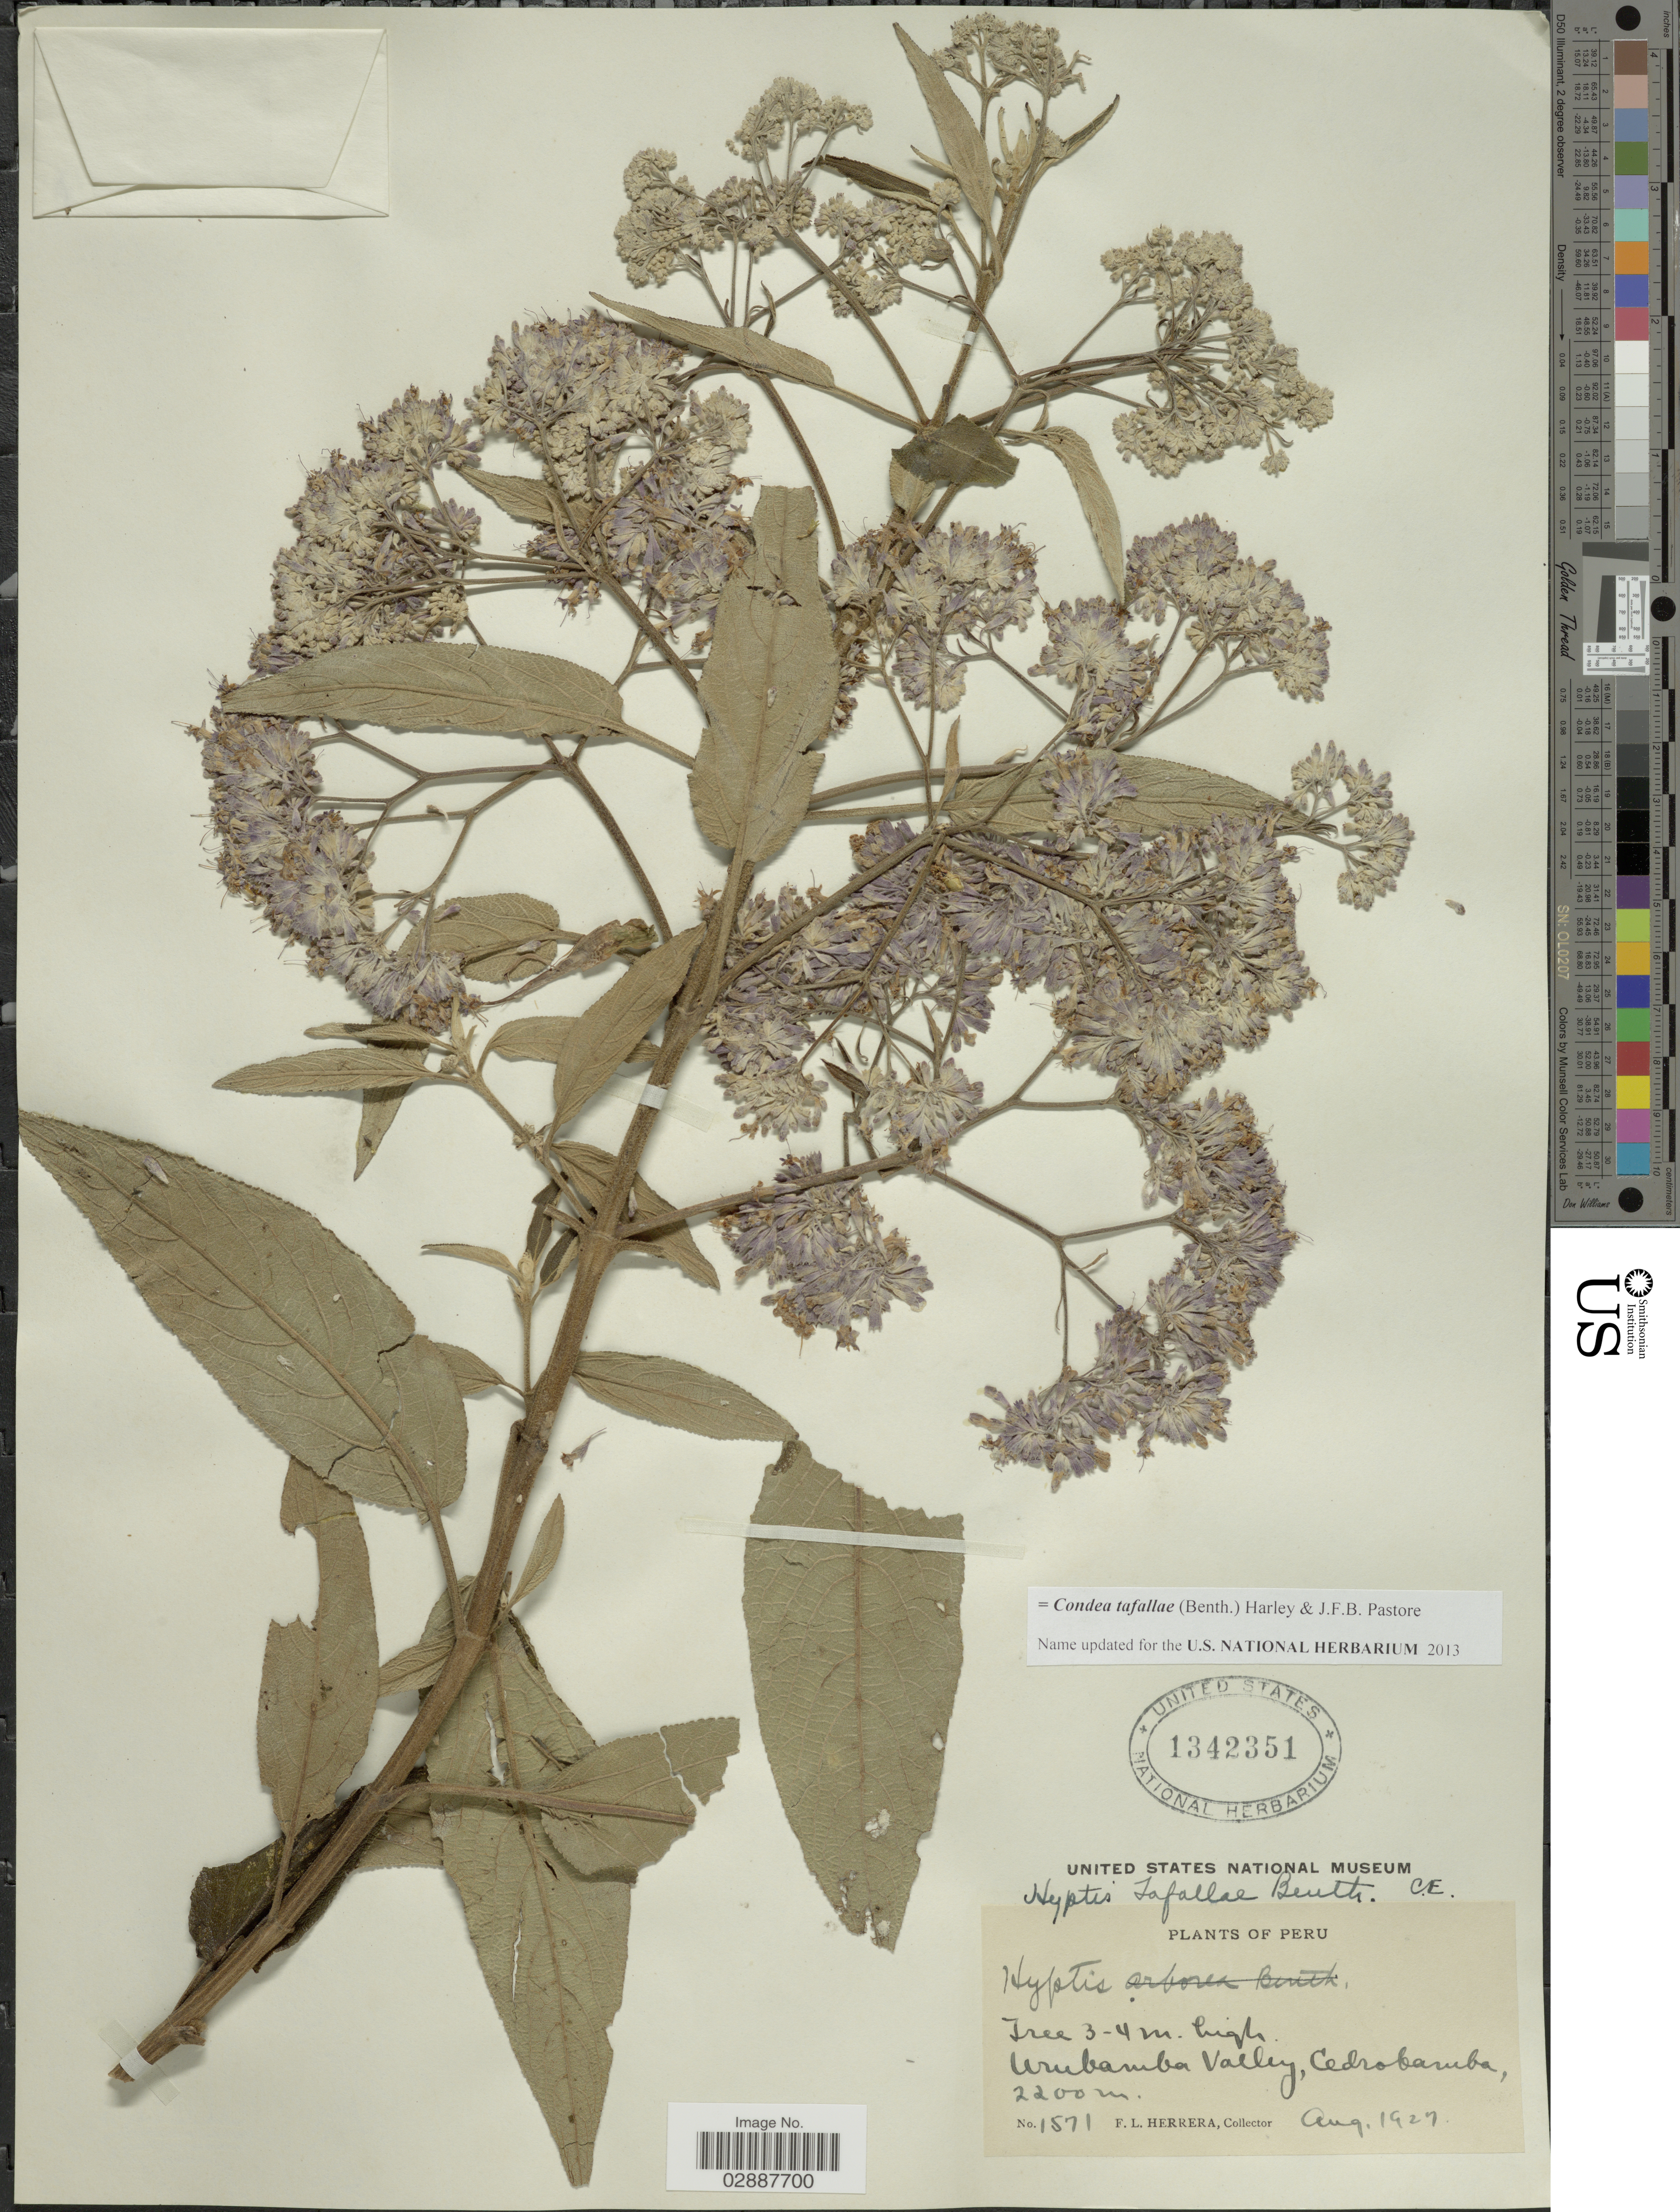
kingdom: Plantae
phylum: Tracheophyta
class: Magnoliopsida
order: Lamiales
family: Lamiaceae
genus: Condea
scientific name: Condea tafallae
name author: (Benth.) Harley & J.F.B. Pastore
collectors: F. L. Herrera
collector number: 1571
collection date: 1927-08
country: Peru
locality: Urubamba Valley, Cedrobamba.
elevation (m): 2200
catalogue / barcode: US 1342351